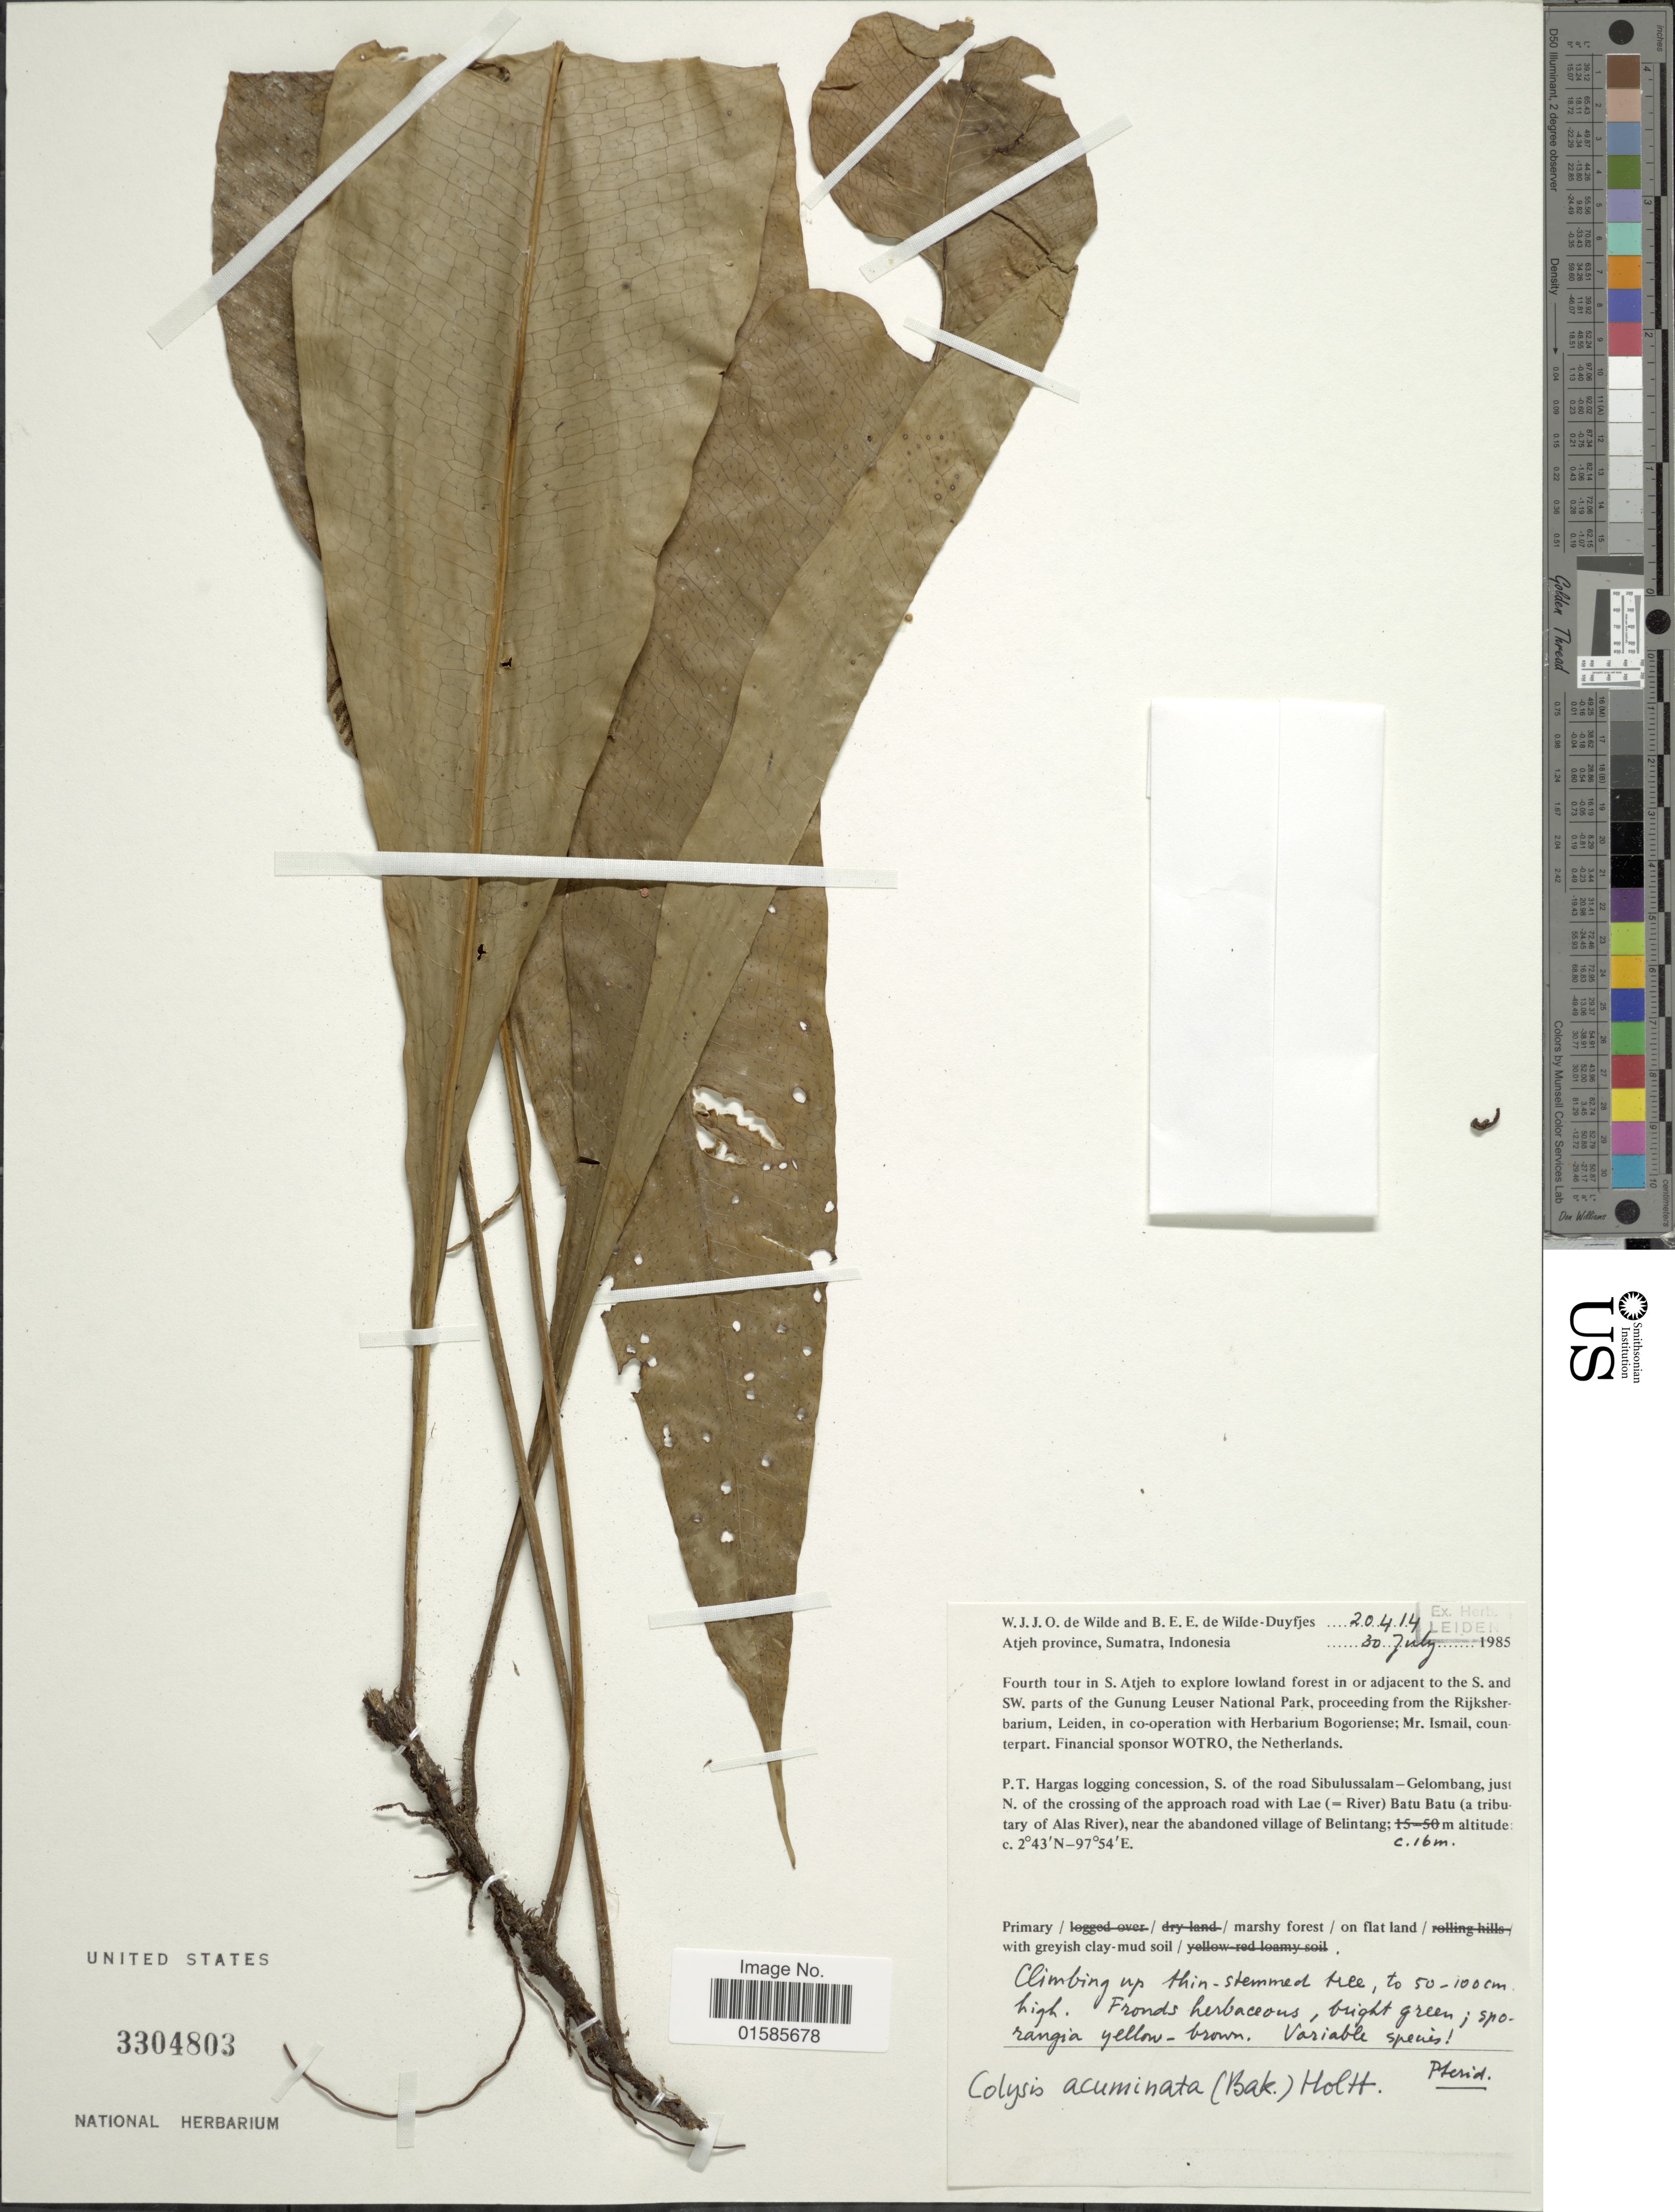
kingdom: Plantae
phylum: Tracheophyta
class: Polypodiopsida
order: Polypodiales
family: Polypodiaceae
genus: Leptochilus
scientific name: Leptochilus macrophyllus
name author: (Blume) Noot.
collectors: W. J. de Wilde & B. Duyfjes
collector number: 20414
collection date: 1985-07-30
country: Indonesia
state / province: Sumatra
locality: Atjeh province, Sumatra, P.T hatgas logging concession, S. of the road Sibulussalam-Gelombang, just N. of the crossing of the approach with Lae (=River) batu Batu (a tributary of Alas River), near the aandoned village of Belintang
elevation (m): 16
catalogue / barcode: US 3304803